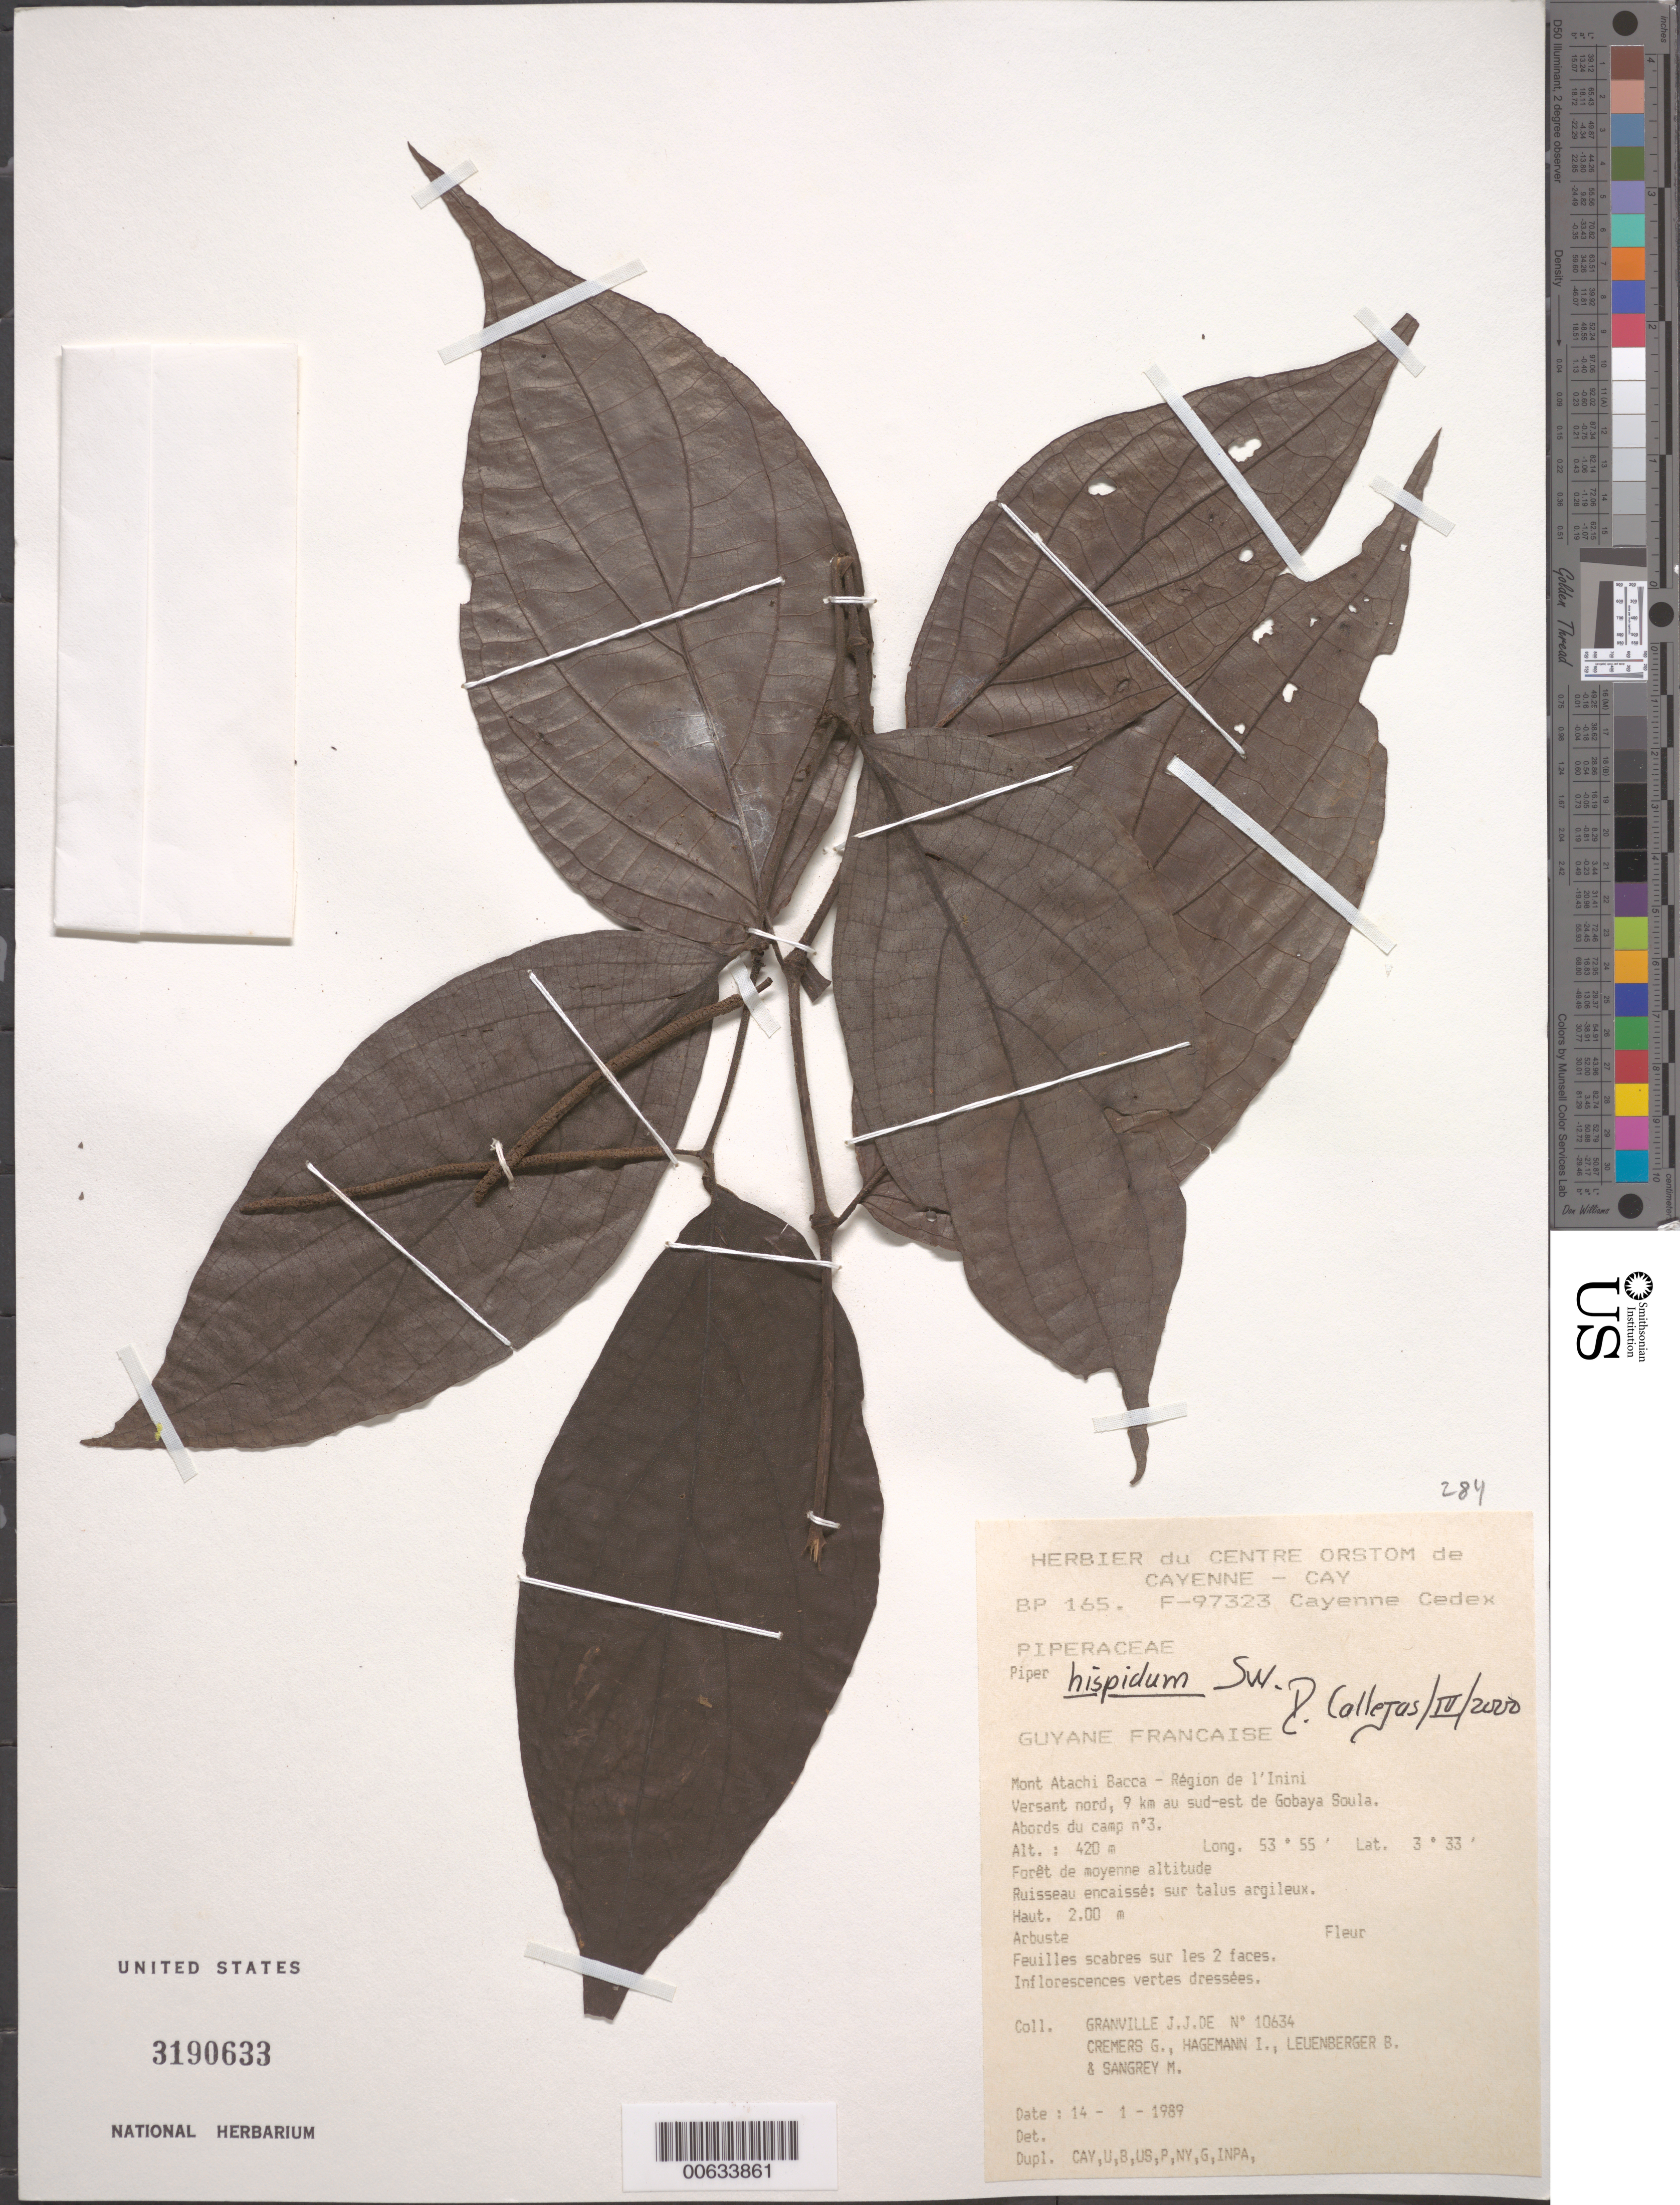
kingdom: Plantae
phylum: Tracheophyta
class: Magnoliopsida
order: Piperales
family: Piperaceae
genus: Piper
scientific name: Piper hispidum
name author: Sw.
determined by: Callejas, Ricardo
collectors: J.-J. de Granville, G. Cremers, J. Hagemann, B. E. Leuenberger & M. S. Sangrey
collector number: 10634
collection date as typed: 14-Jan-89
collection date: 1989-01-14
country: French Guiana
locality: Mont Atachi Bacca, région de l'Inini. Versant nord, 9 km au sud-est de Gobaya Soula. Abords du camp no. 3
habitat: Forêt de moyenne altitude. Ruisseau encaisse: sur talus argileux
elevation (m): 420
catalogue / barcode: US 3190633